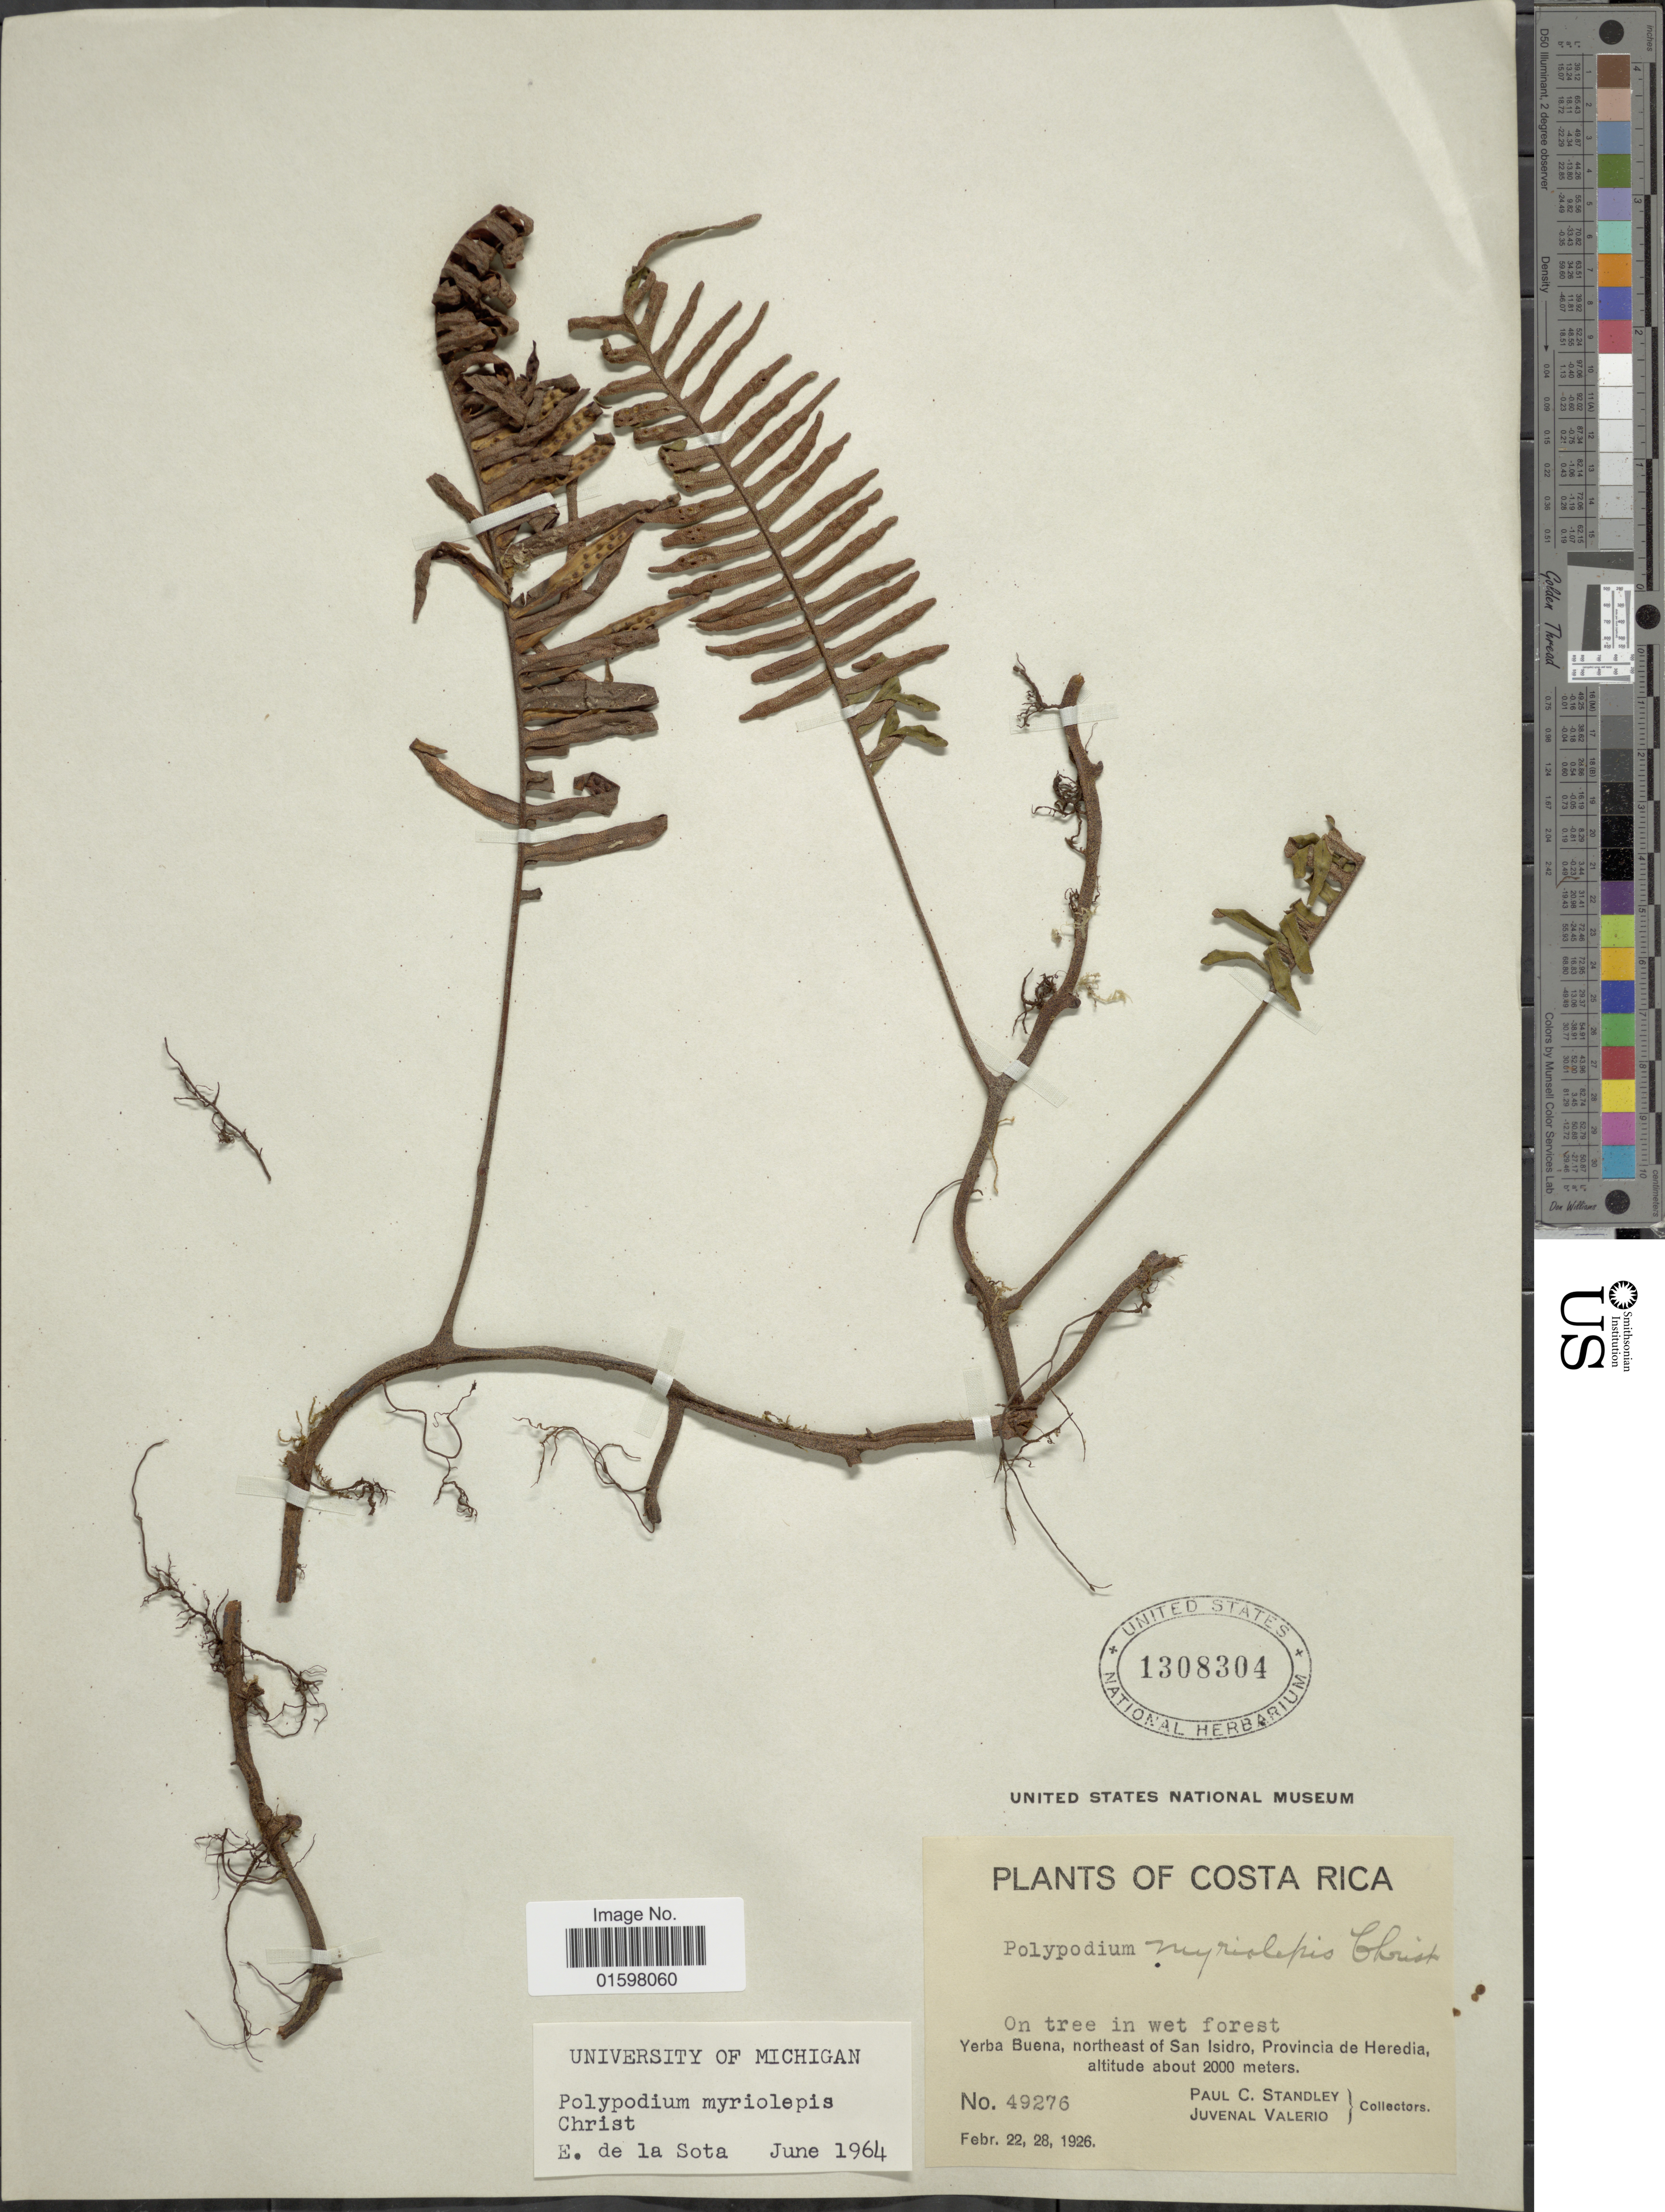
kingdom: Plantae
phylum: Tracheophyta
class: Polypodiopsida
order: Polypodiales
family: Polypodiaceae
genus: Pleopeltis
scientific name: Pleopeltis myriolepis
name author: (Christ) A.R. Sm. & Tejero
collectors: P. C. Standley & J. Valerio R.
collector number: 49276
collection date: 1926-02-22/1926-02-28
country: Costa Rica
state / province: Heredia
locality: Yerba Buena, northeast of San Isidro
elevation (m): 2000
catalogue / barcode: US 1308304